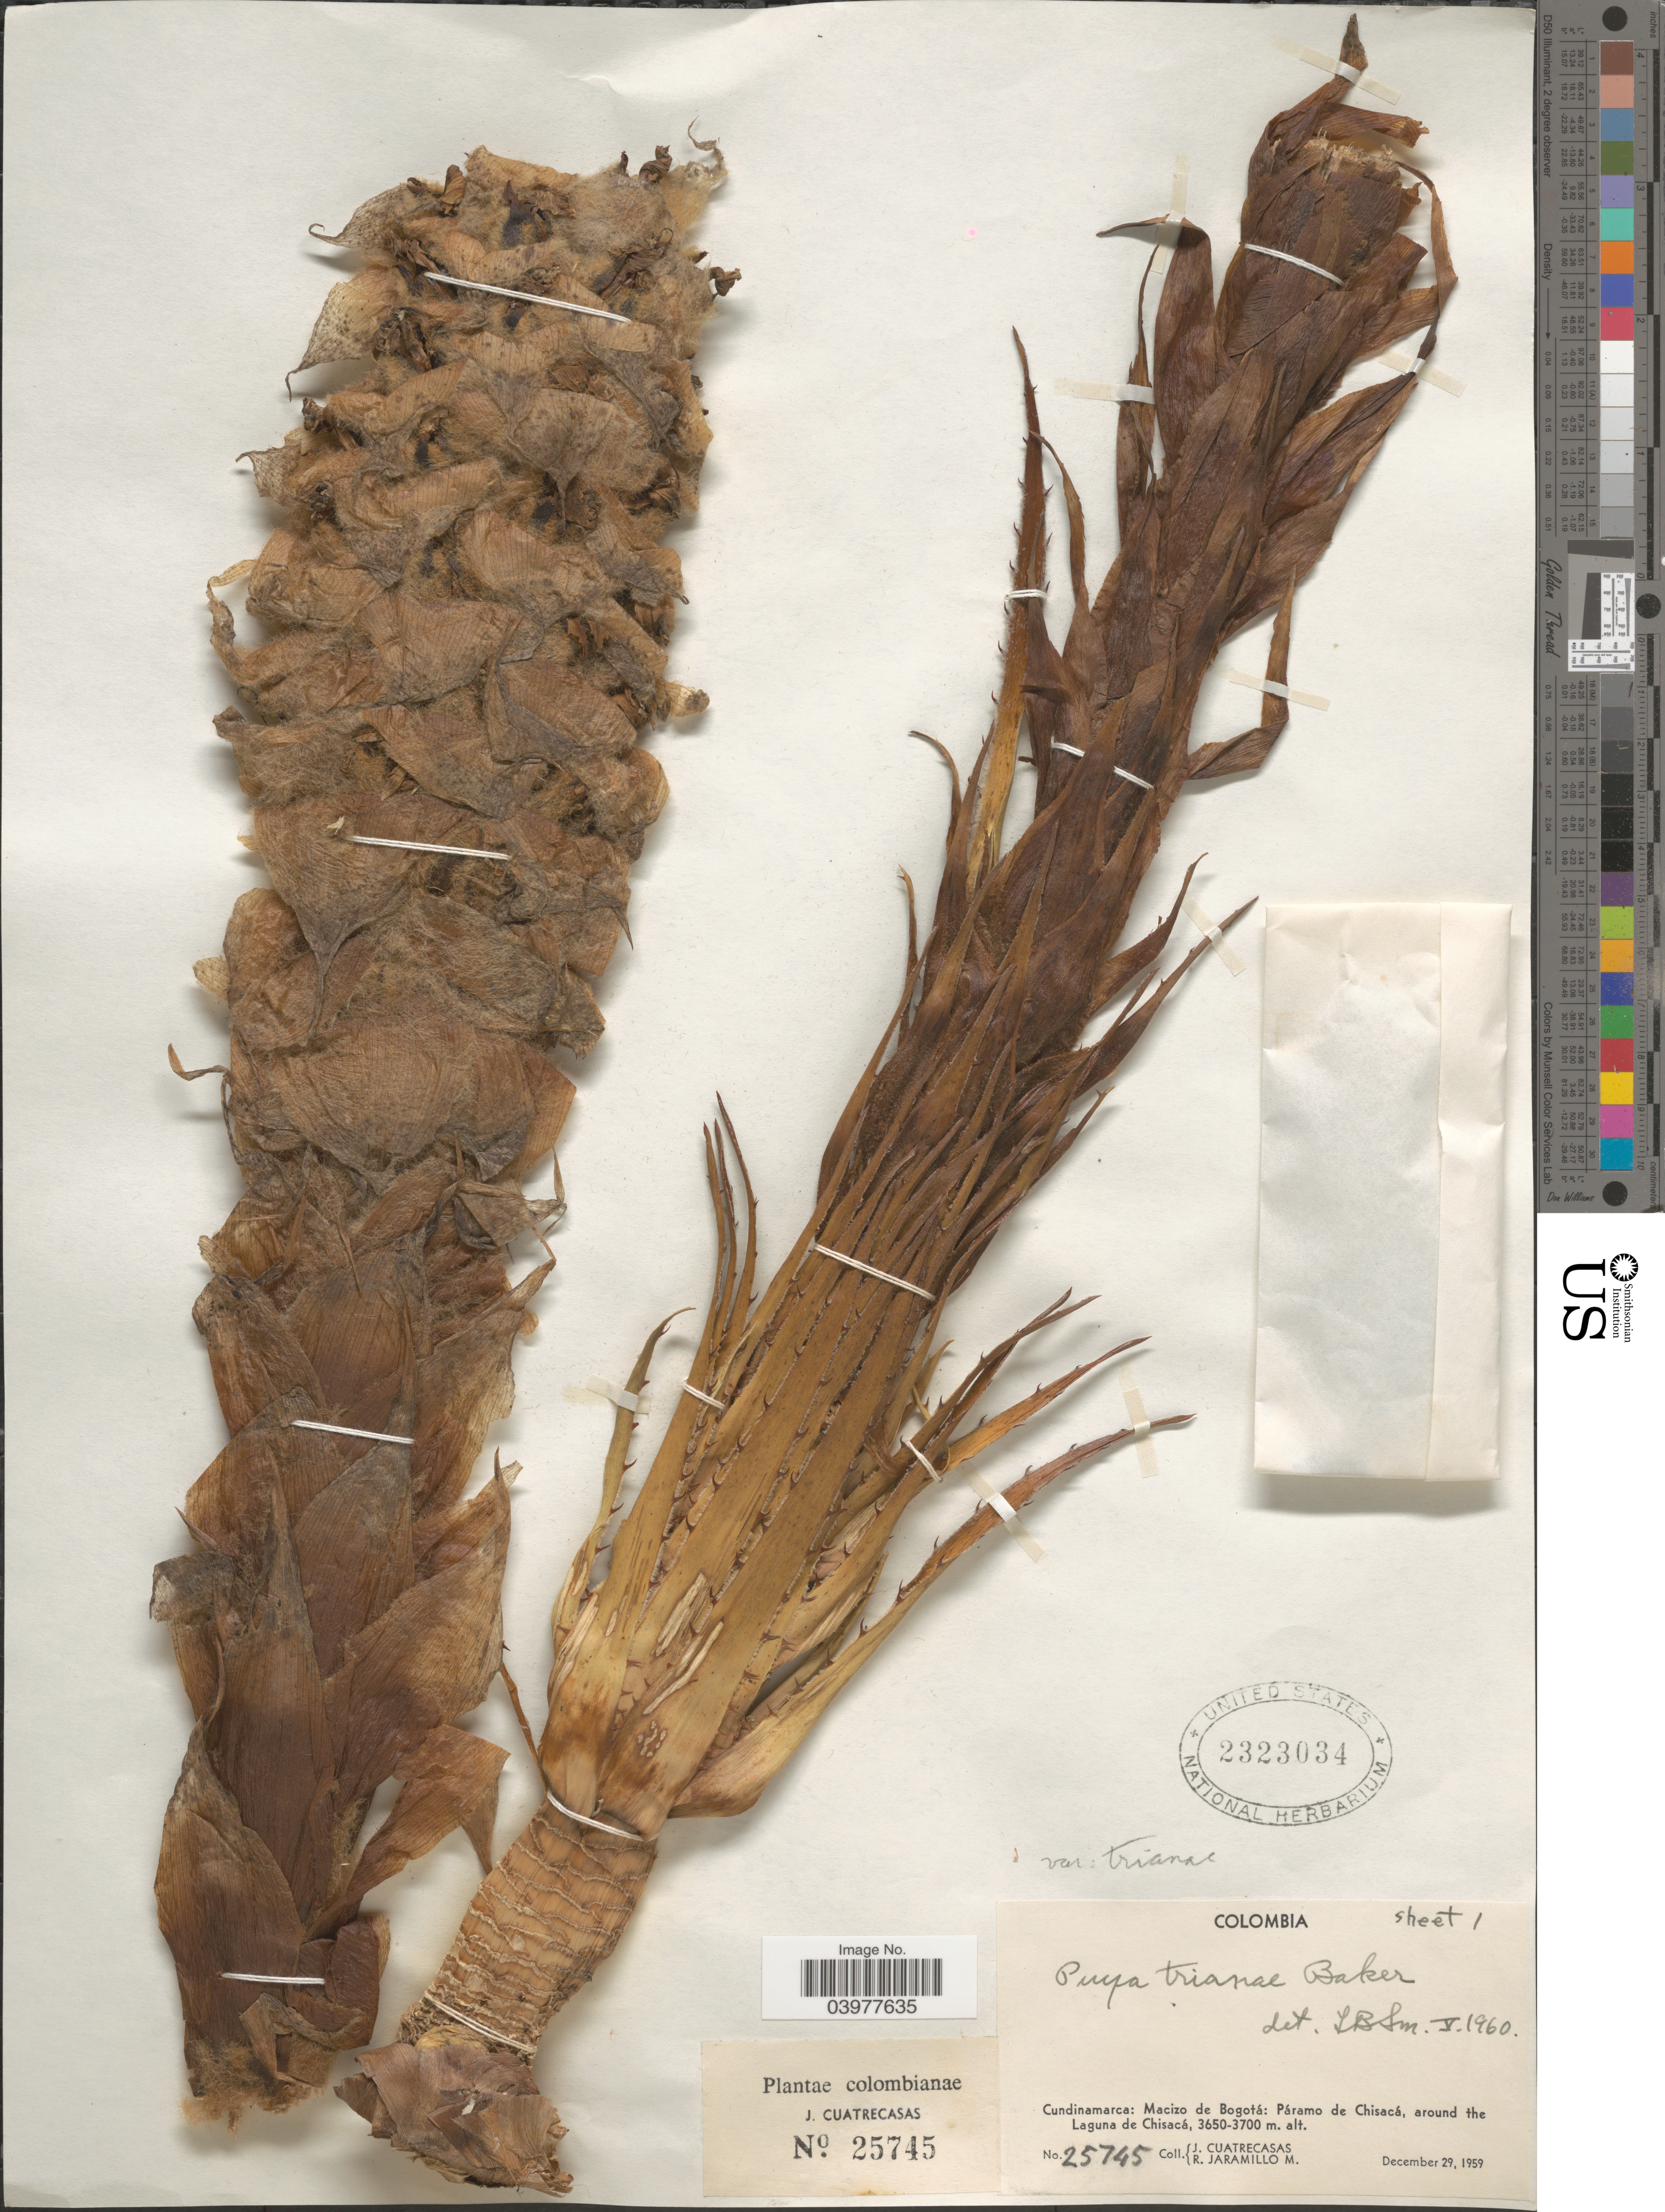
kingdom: Plantae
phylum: Tracheophyta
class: Liliopsida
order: Poales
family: Bromeliaceae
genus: Puya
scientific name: Puya trianae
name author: Baker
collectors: J. Cuatrecasas & R. Jaramillo M.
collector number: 25745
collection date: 1959-12-29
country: Colombia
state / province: Cundinamarca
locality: Macizo de Bogotá: Páramo de Chisacá, around the Laguna de Chisacá.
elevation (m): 3650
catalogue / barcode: US 2323034